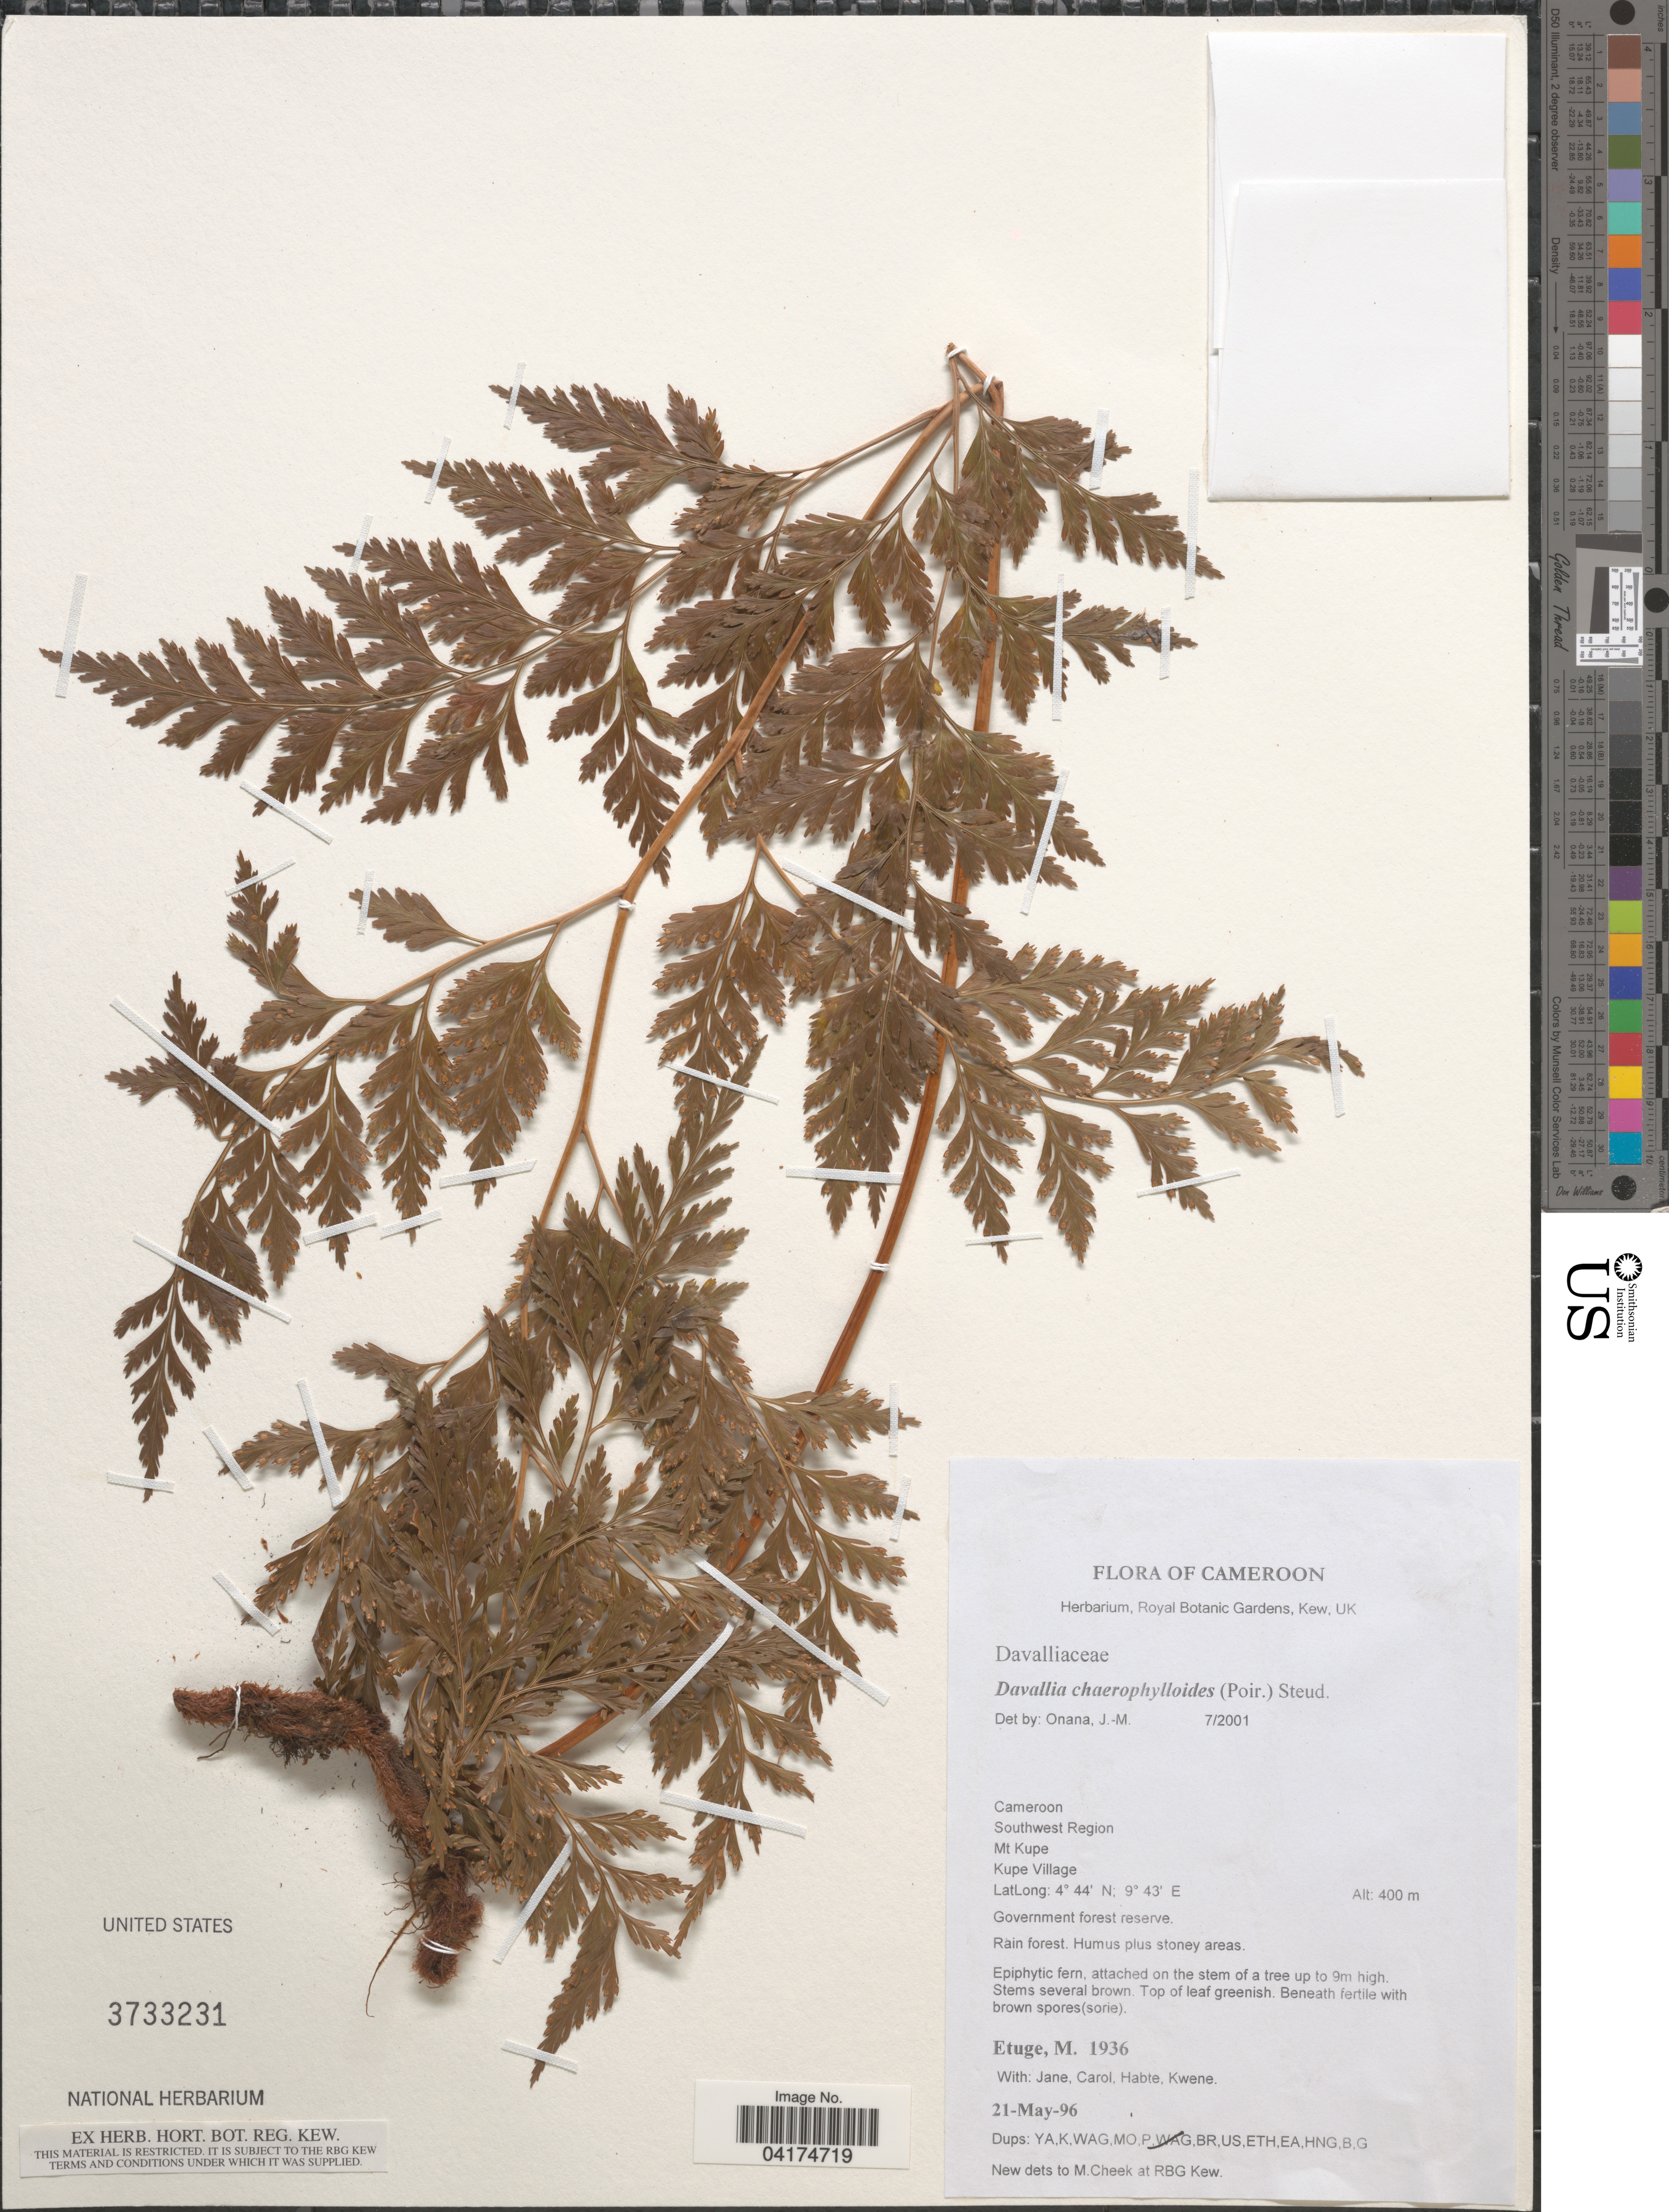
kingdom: Plantae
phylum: Tracheophyta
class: Polypodiopsida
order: Polypodiales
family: Davalliaceae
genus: Davallia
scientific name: Davallia chaerophylloides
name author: (Poir.) Steud.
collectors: M. Etuge, Jane, Carol, Habte & Kwene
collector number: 1936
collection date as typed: Transcribed d/m/y: 21/5/96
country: Cameroon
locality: Southwest Region. Mt Kupe. Kupe Village.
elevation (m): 400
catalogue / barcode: US 3733231